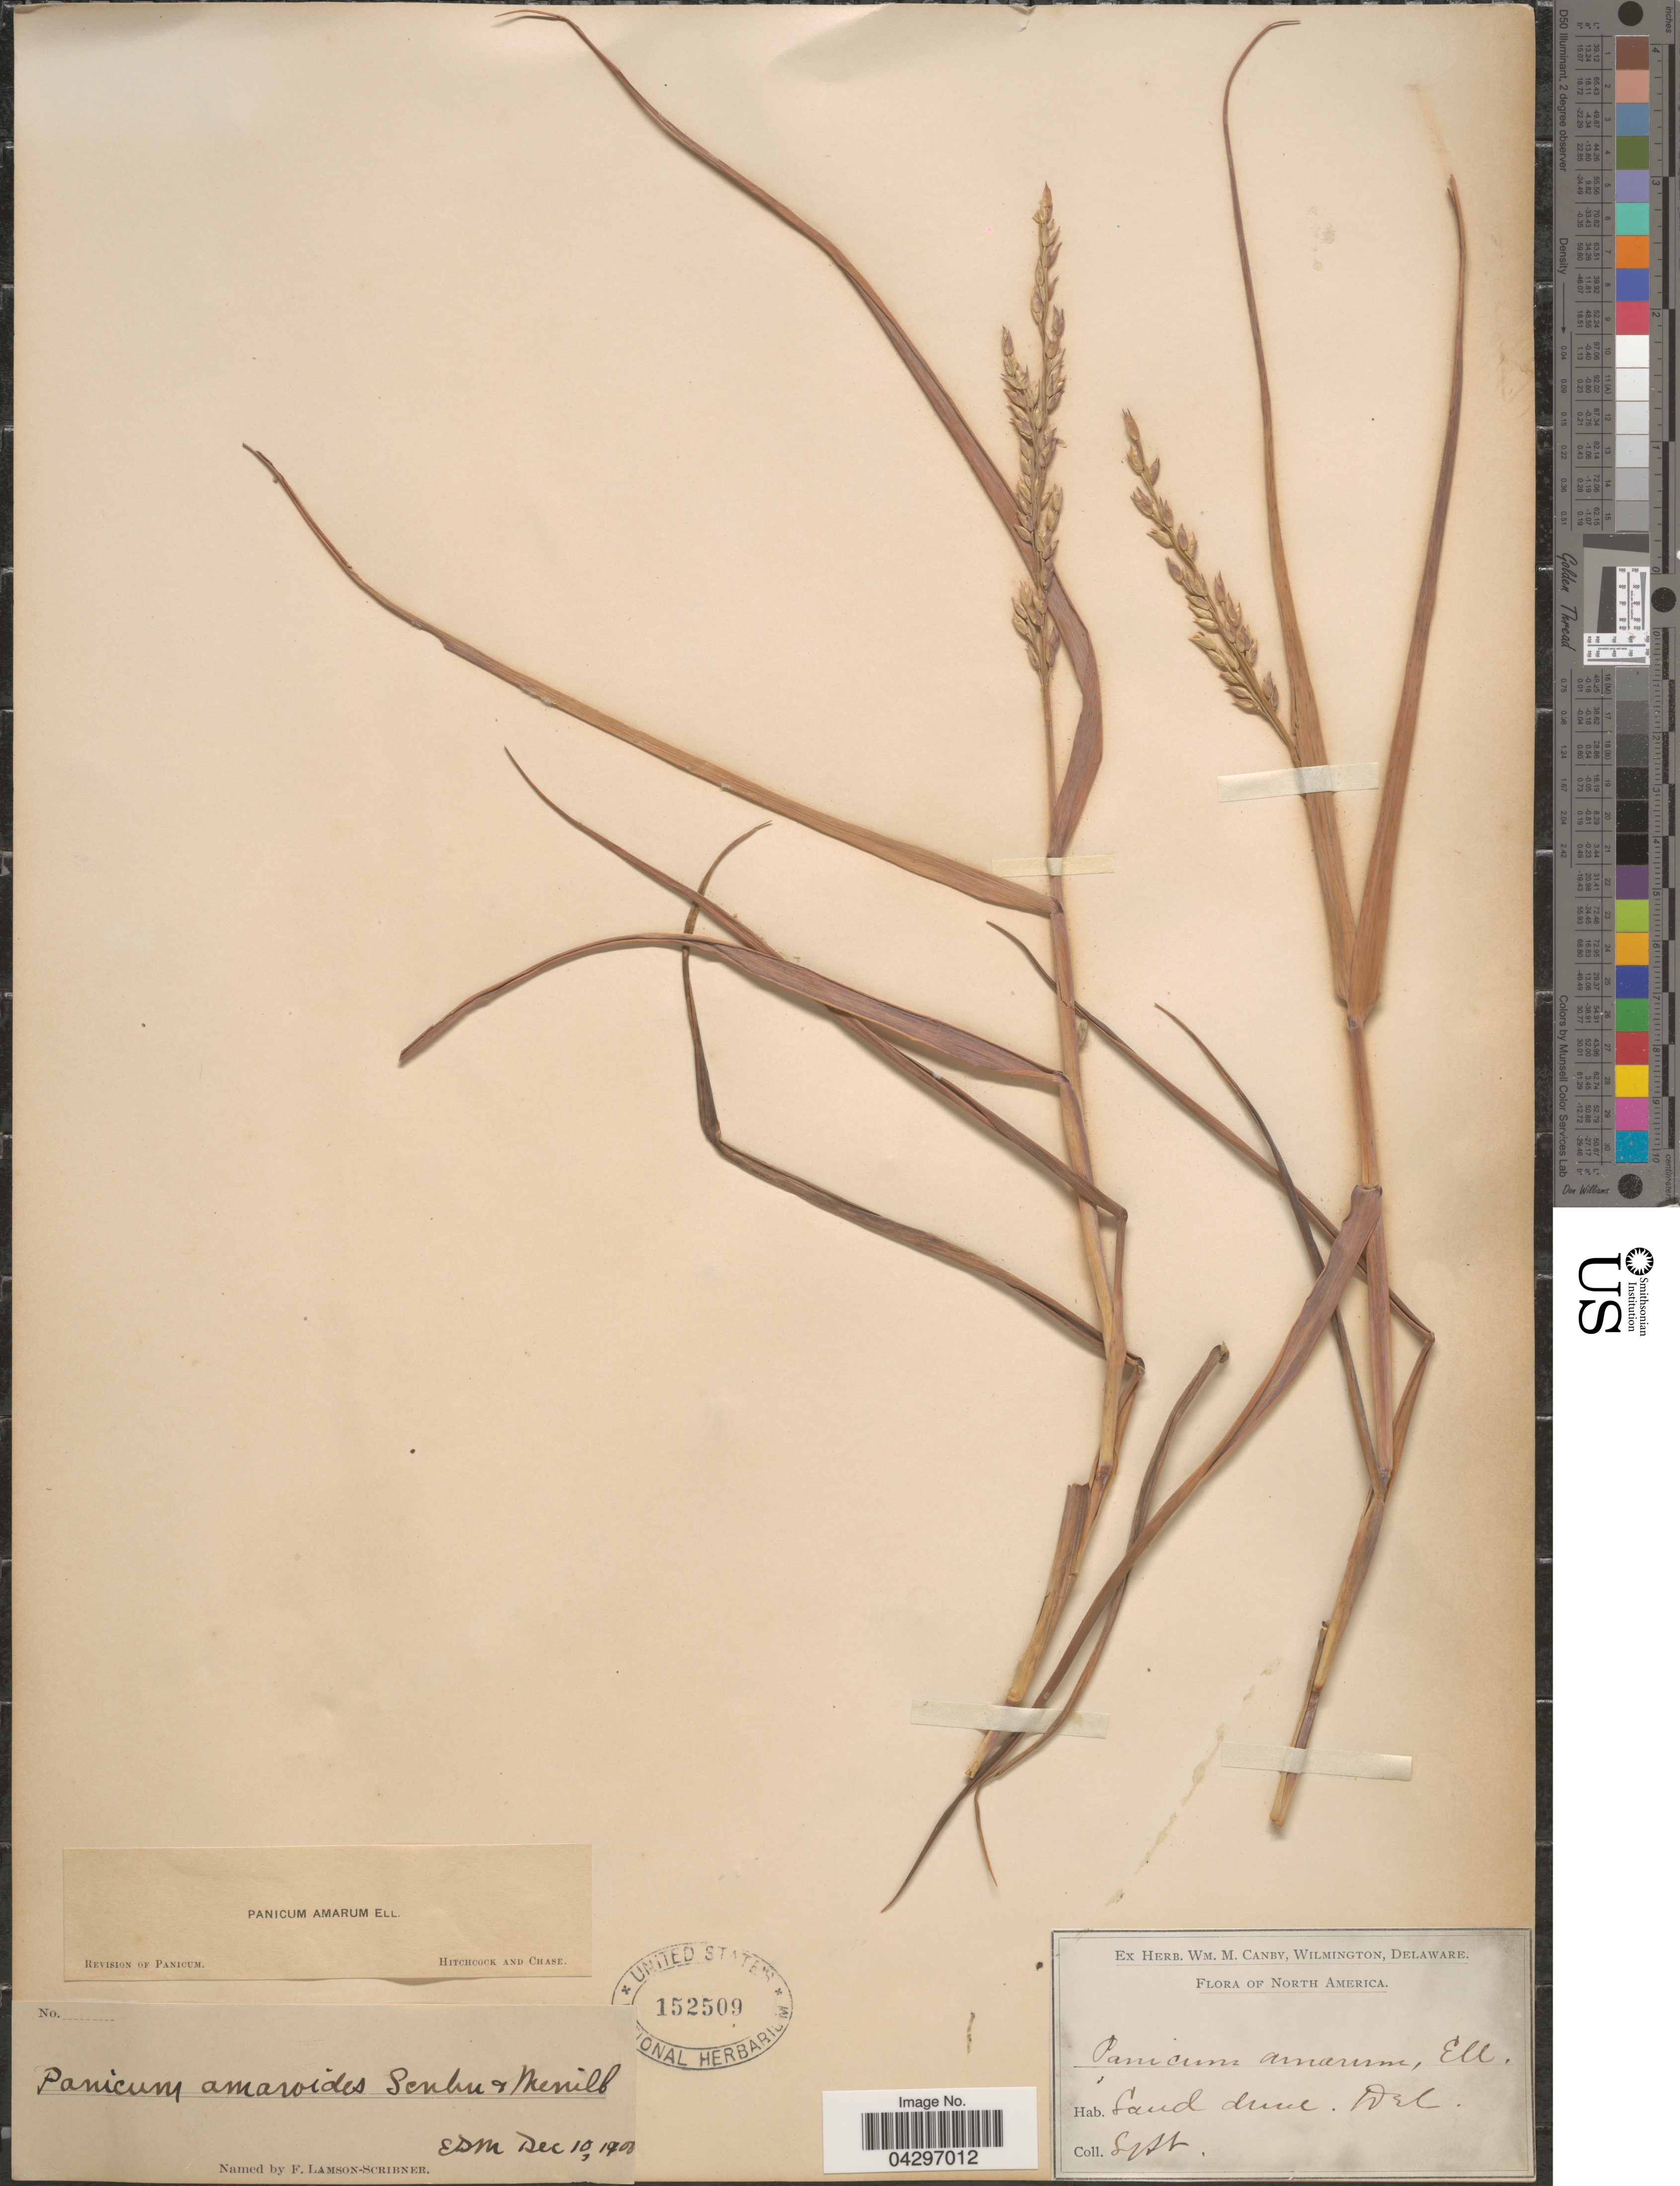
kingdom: Plantae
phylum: Tracheophyta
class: Liliopsida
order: Poales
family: Poaceae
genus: Panicum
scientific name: Panicum amarum var. amarulum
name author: (Hitchc. & Chase) Freckmann & Lelong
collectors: ex herb. W.M. Canby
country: United States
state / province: Delaware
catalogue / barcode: US 152509